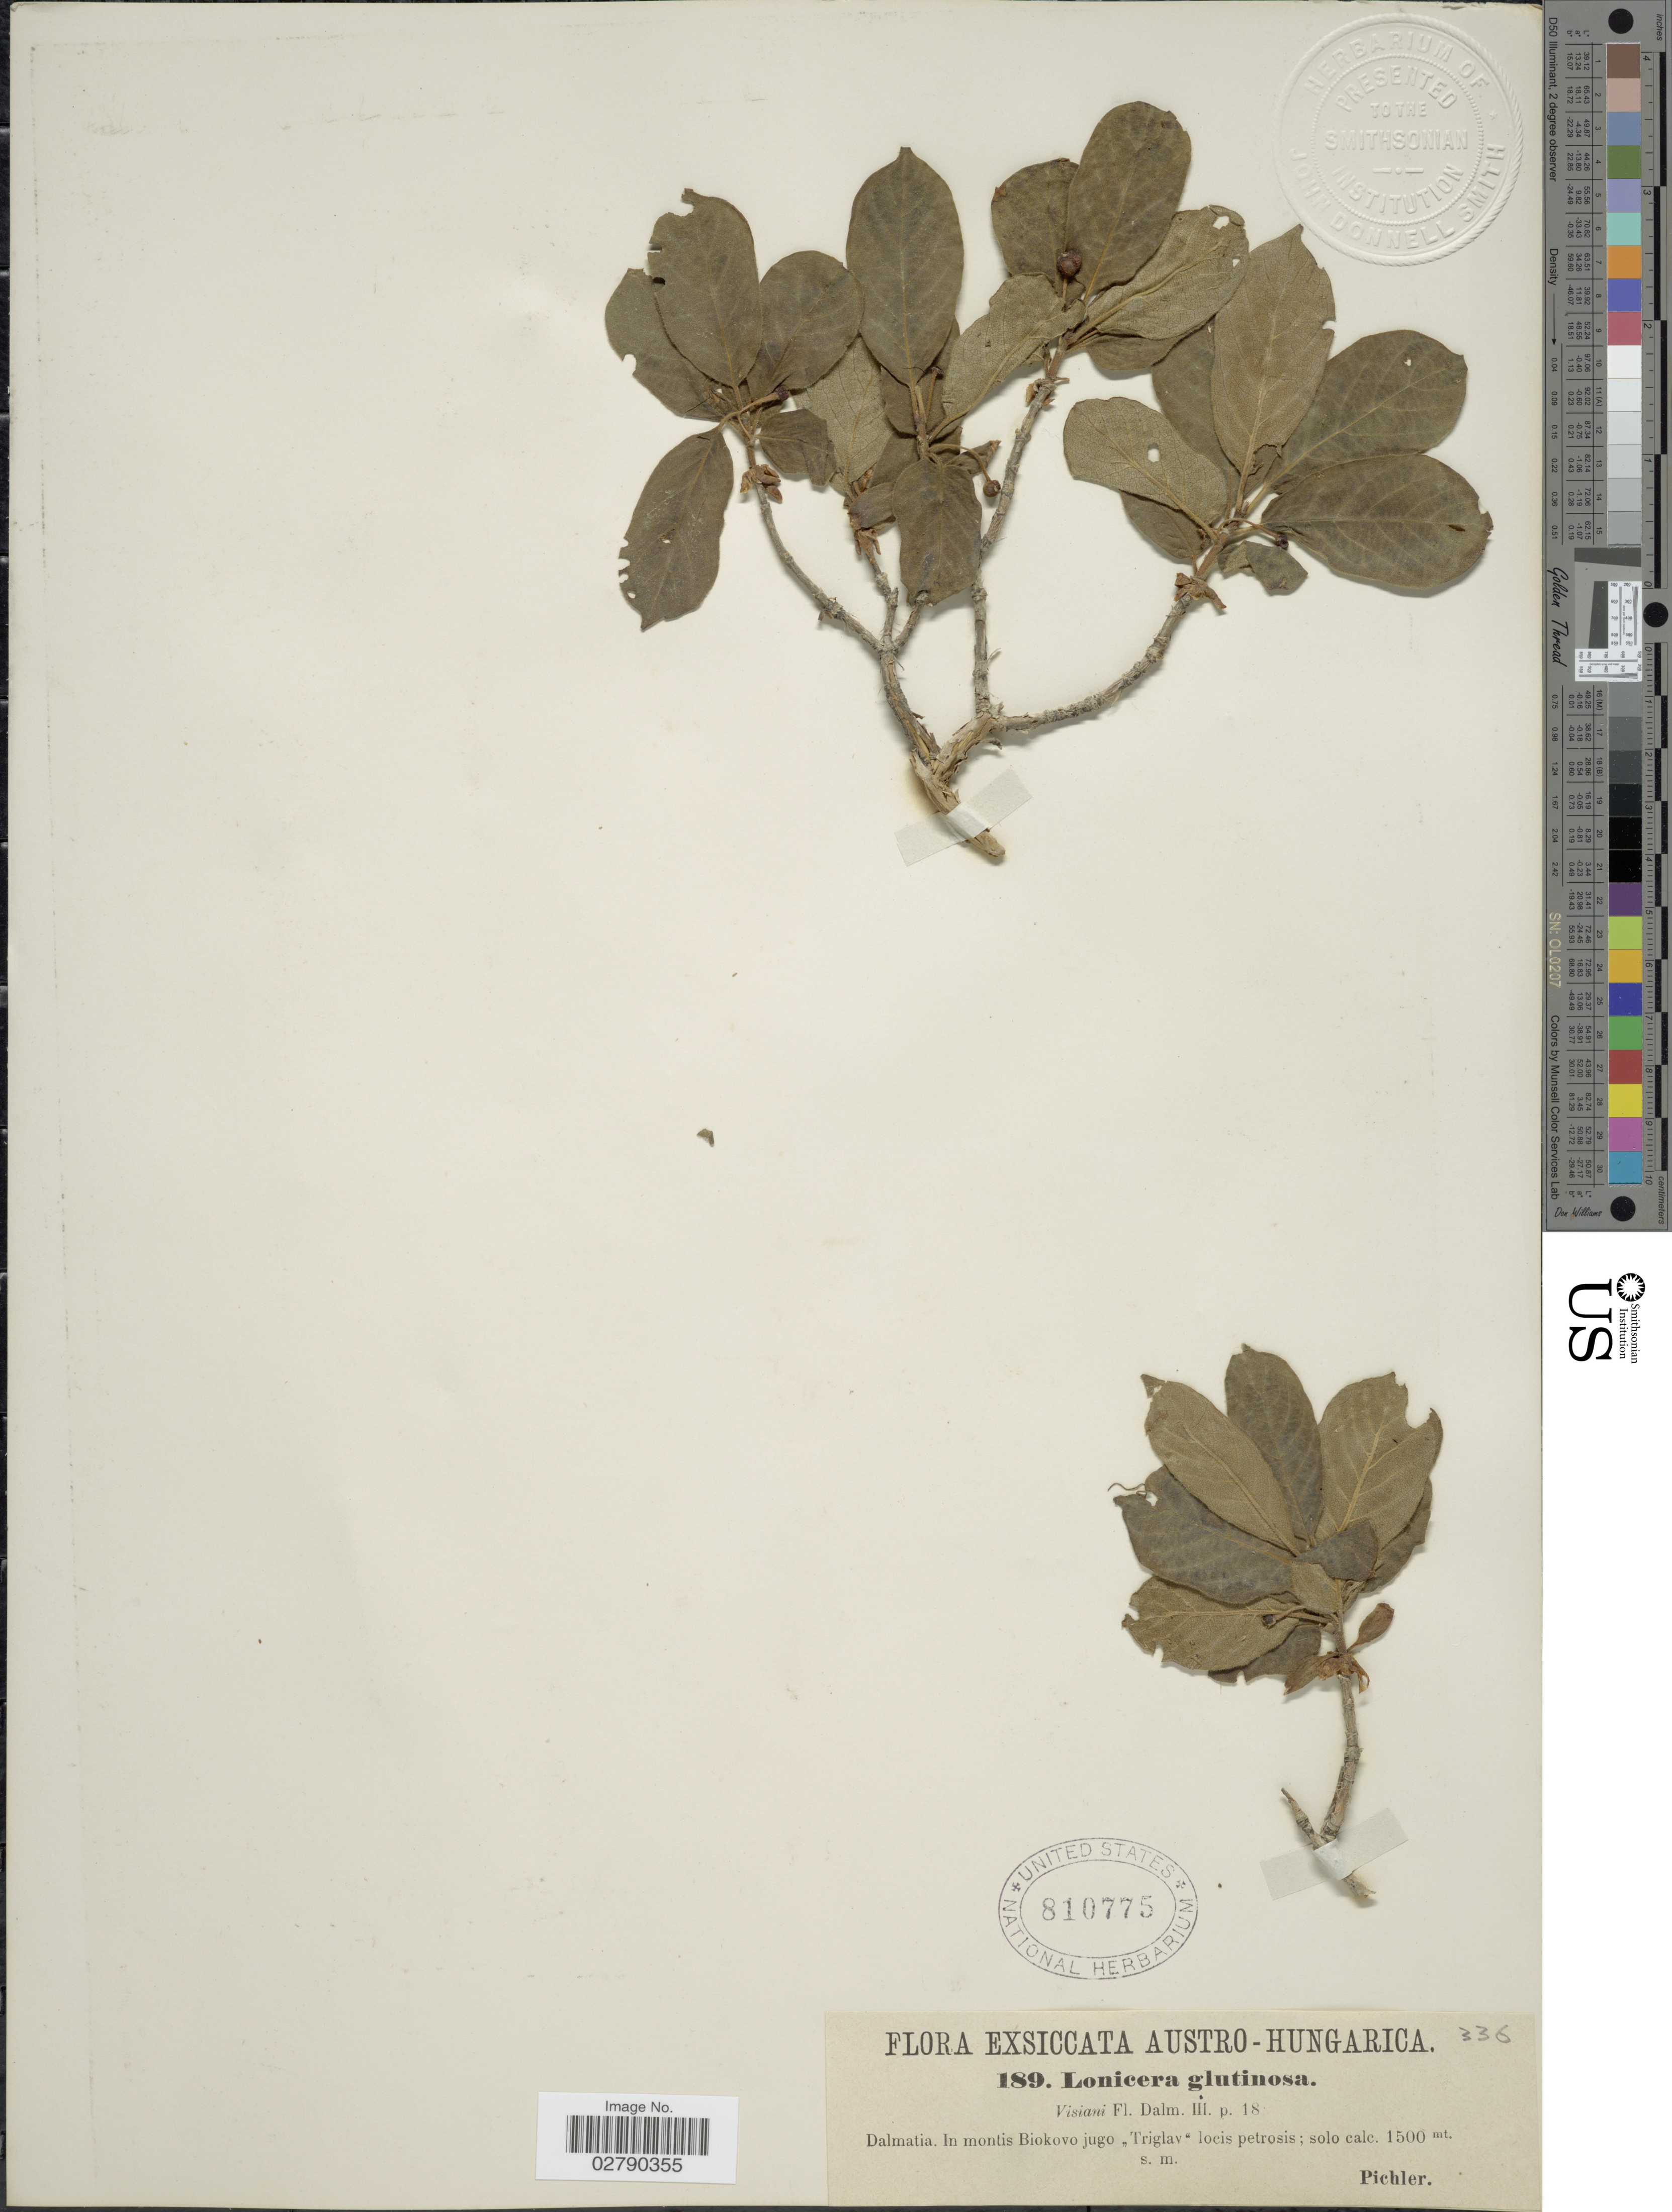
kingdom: Plantae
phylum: Tracheophyta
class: Magnoliopsida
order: Dipsacales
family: Caprifoliaceae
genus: Lonicera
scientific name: Lonicera glutinosa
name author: Vis.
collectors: Pichler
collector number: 189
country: Croatia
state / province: Split-Dalmatia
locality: Dalmatia. In montis Biokovo jugo "Triglav" locis petrosis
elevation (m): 1500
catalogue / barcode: US 810775